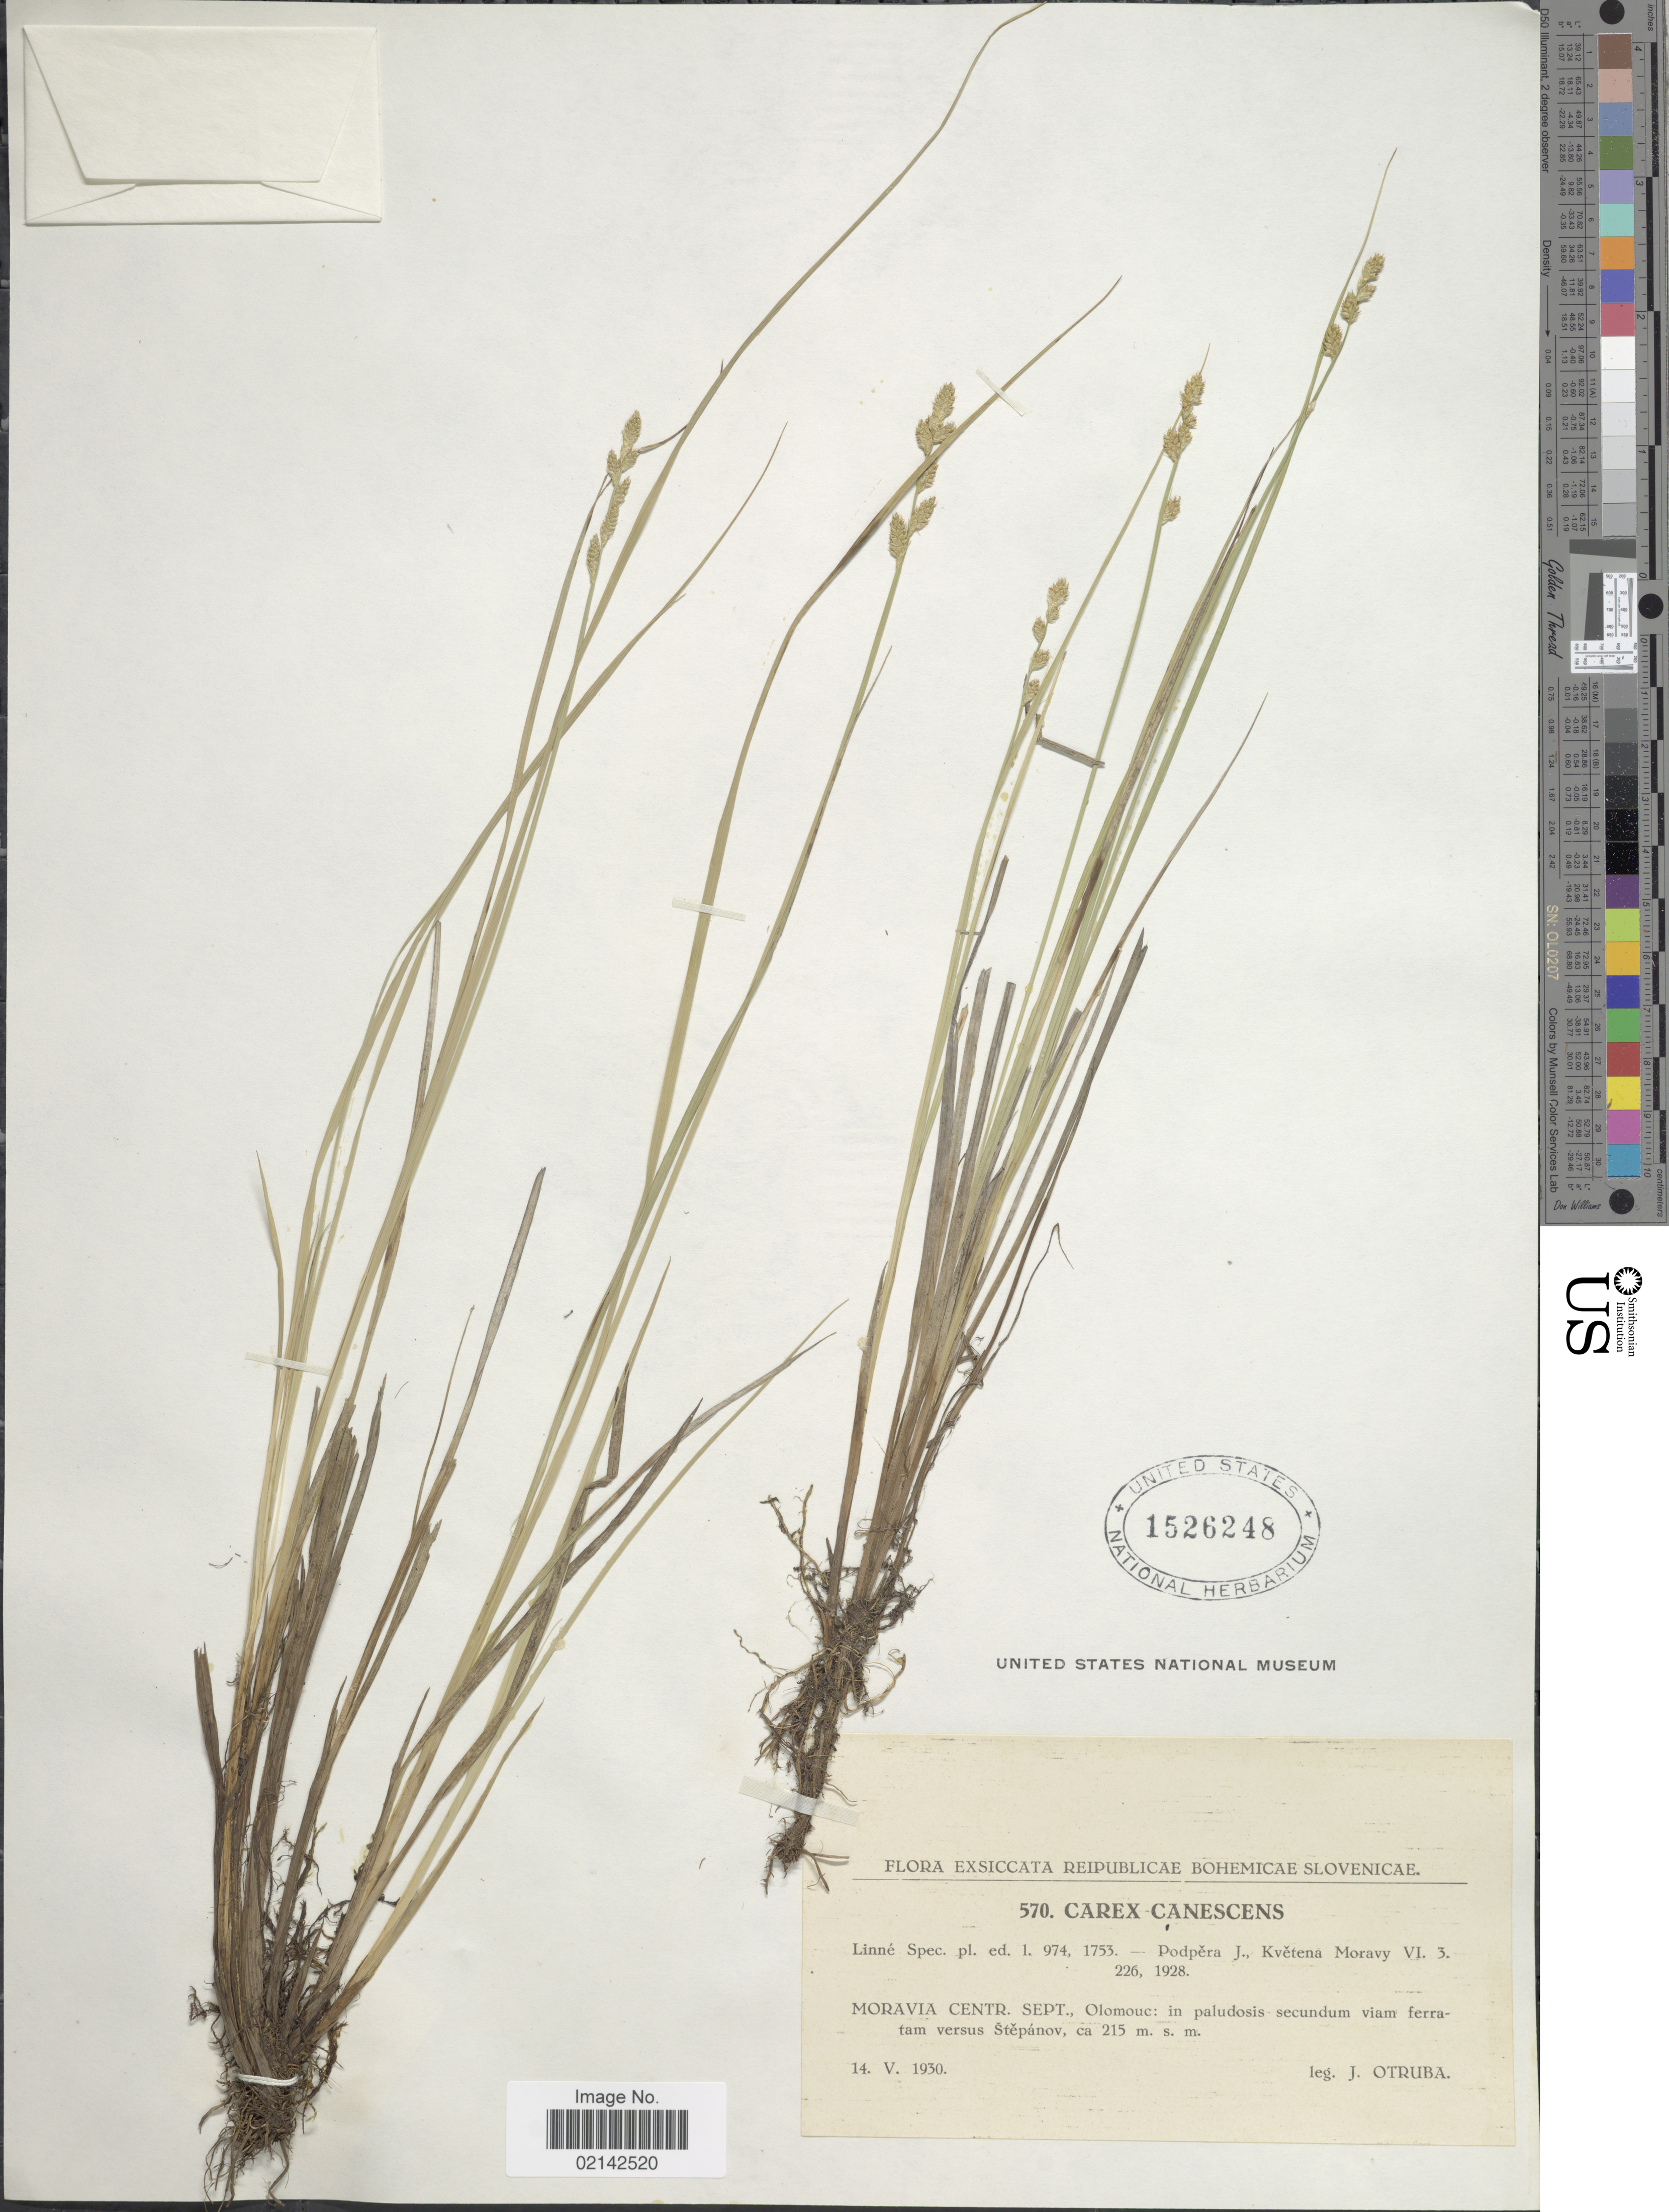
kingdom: Plantae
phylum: Tracheophyta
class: Liliopsida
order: Poales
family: Cyperaceae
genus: Carex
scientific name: Carex canescens var. canescens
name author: L.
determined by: Strong, Mark T., (BOT), Smithsonian Institution - National Museum of Natural History (UNITED STATES)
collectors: J. Otruba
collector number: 570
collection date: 1930-05-14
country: Czechia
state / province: Olomouc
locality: Reipublicae Bohemicae Slovenicae, Moravia Centr. Sept., Olomouc: in paludosis secundum viam ferratam versus Stepanov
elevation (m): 215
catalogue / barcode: US 1526248